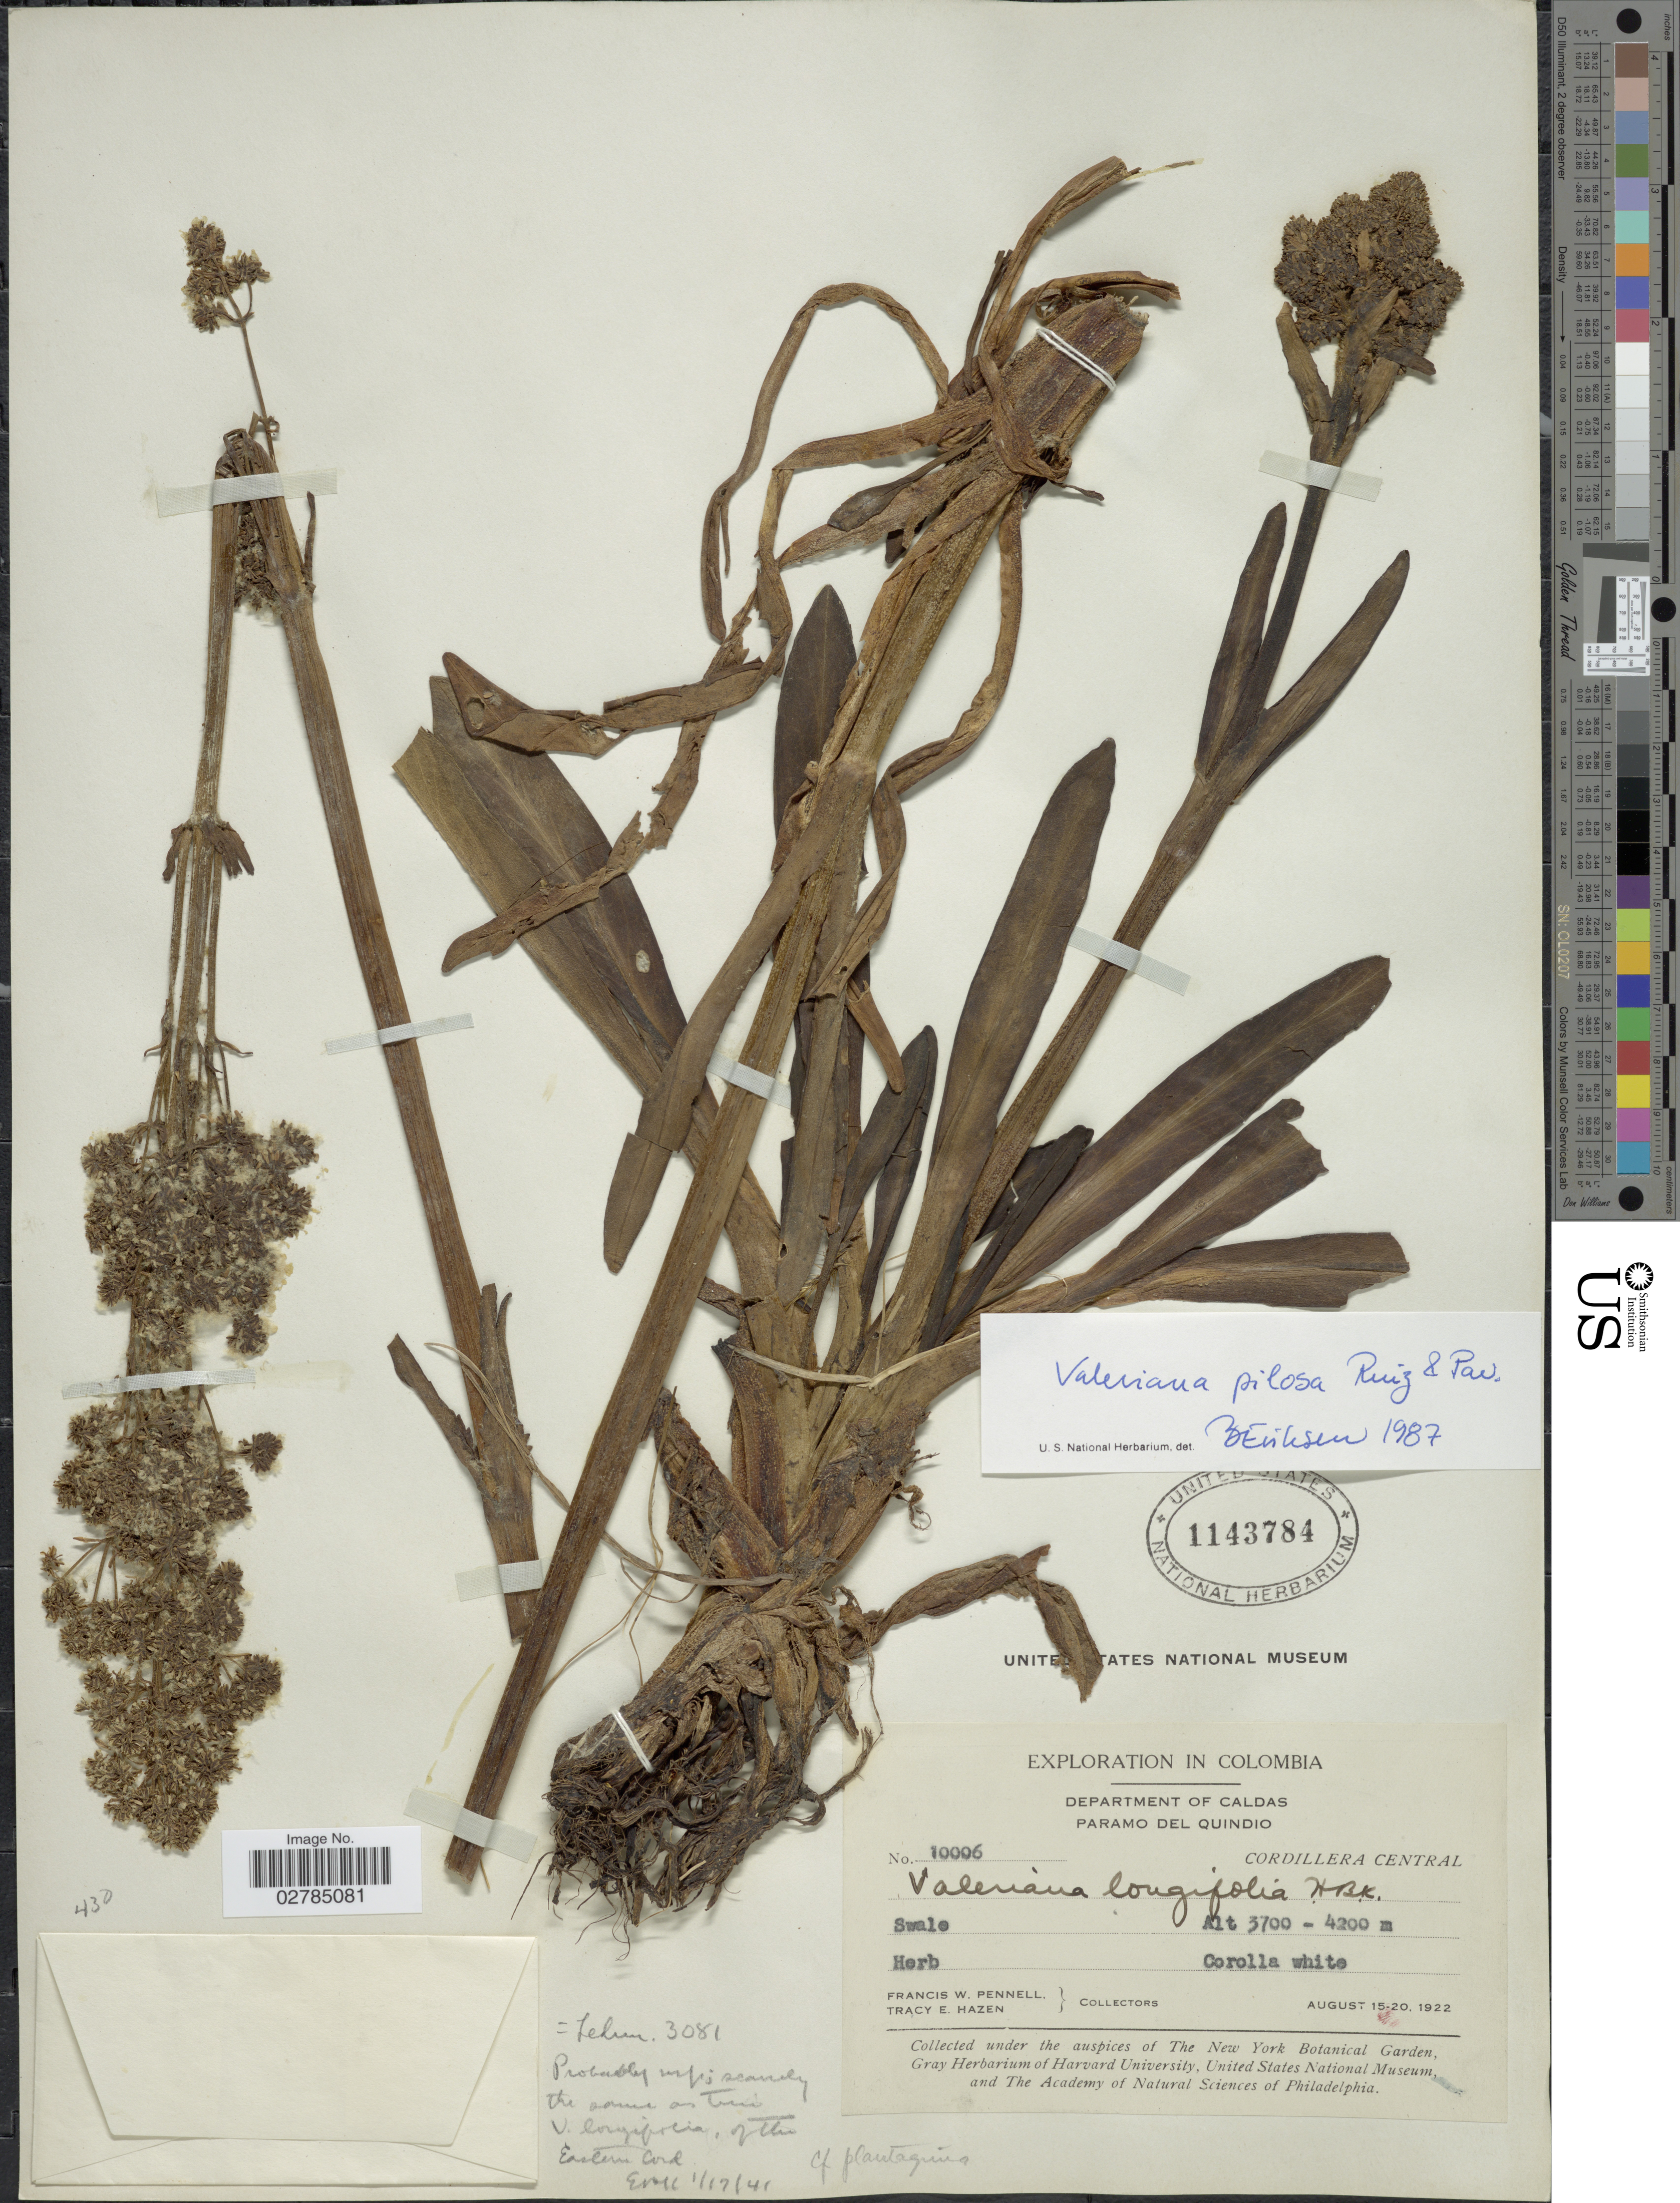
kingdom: Plantae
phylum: Tracheophyta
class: Magnoliopsida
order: Dipsacales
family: Caprifoliaceae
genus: Valeriana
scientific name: Valeriana pilosa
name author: Ruiz & Pav.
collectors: F. W. Pennell & T. E. Hazen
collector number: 10006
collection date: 1922-08-15/1922-08-20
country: Colombia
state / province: Caldas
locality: Department of Caldas, Paramo del Quindio, Cordillera Central, Swale.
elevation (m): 3700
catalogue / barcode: US 1143784